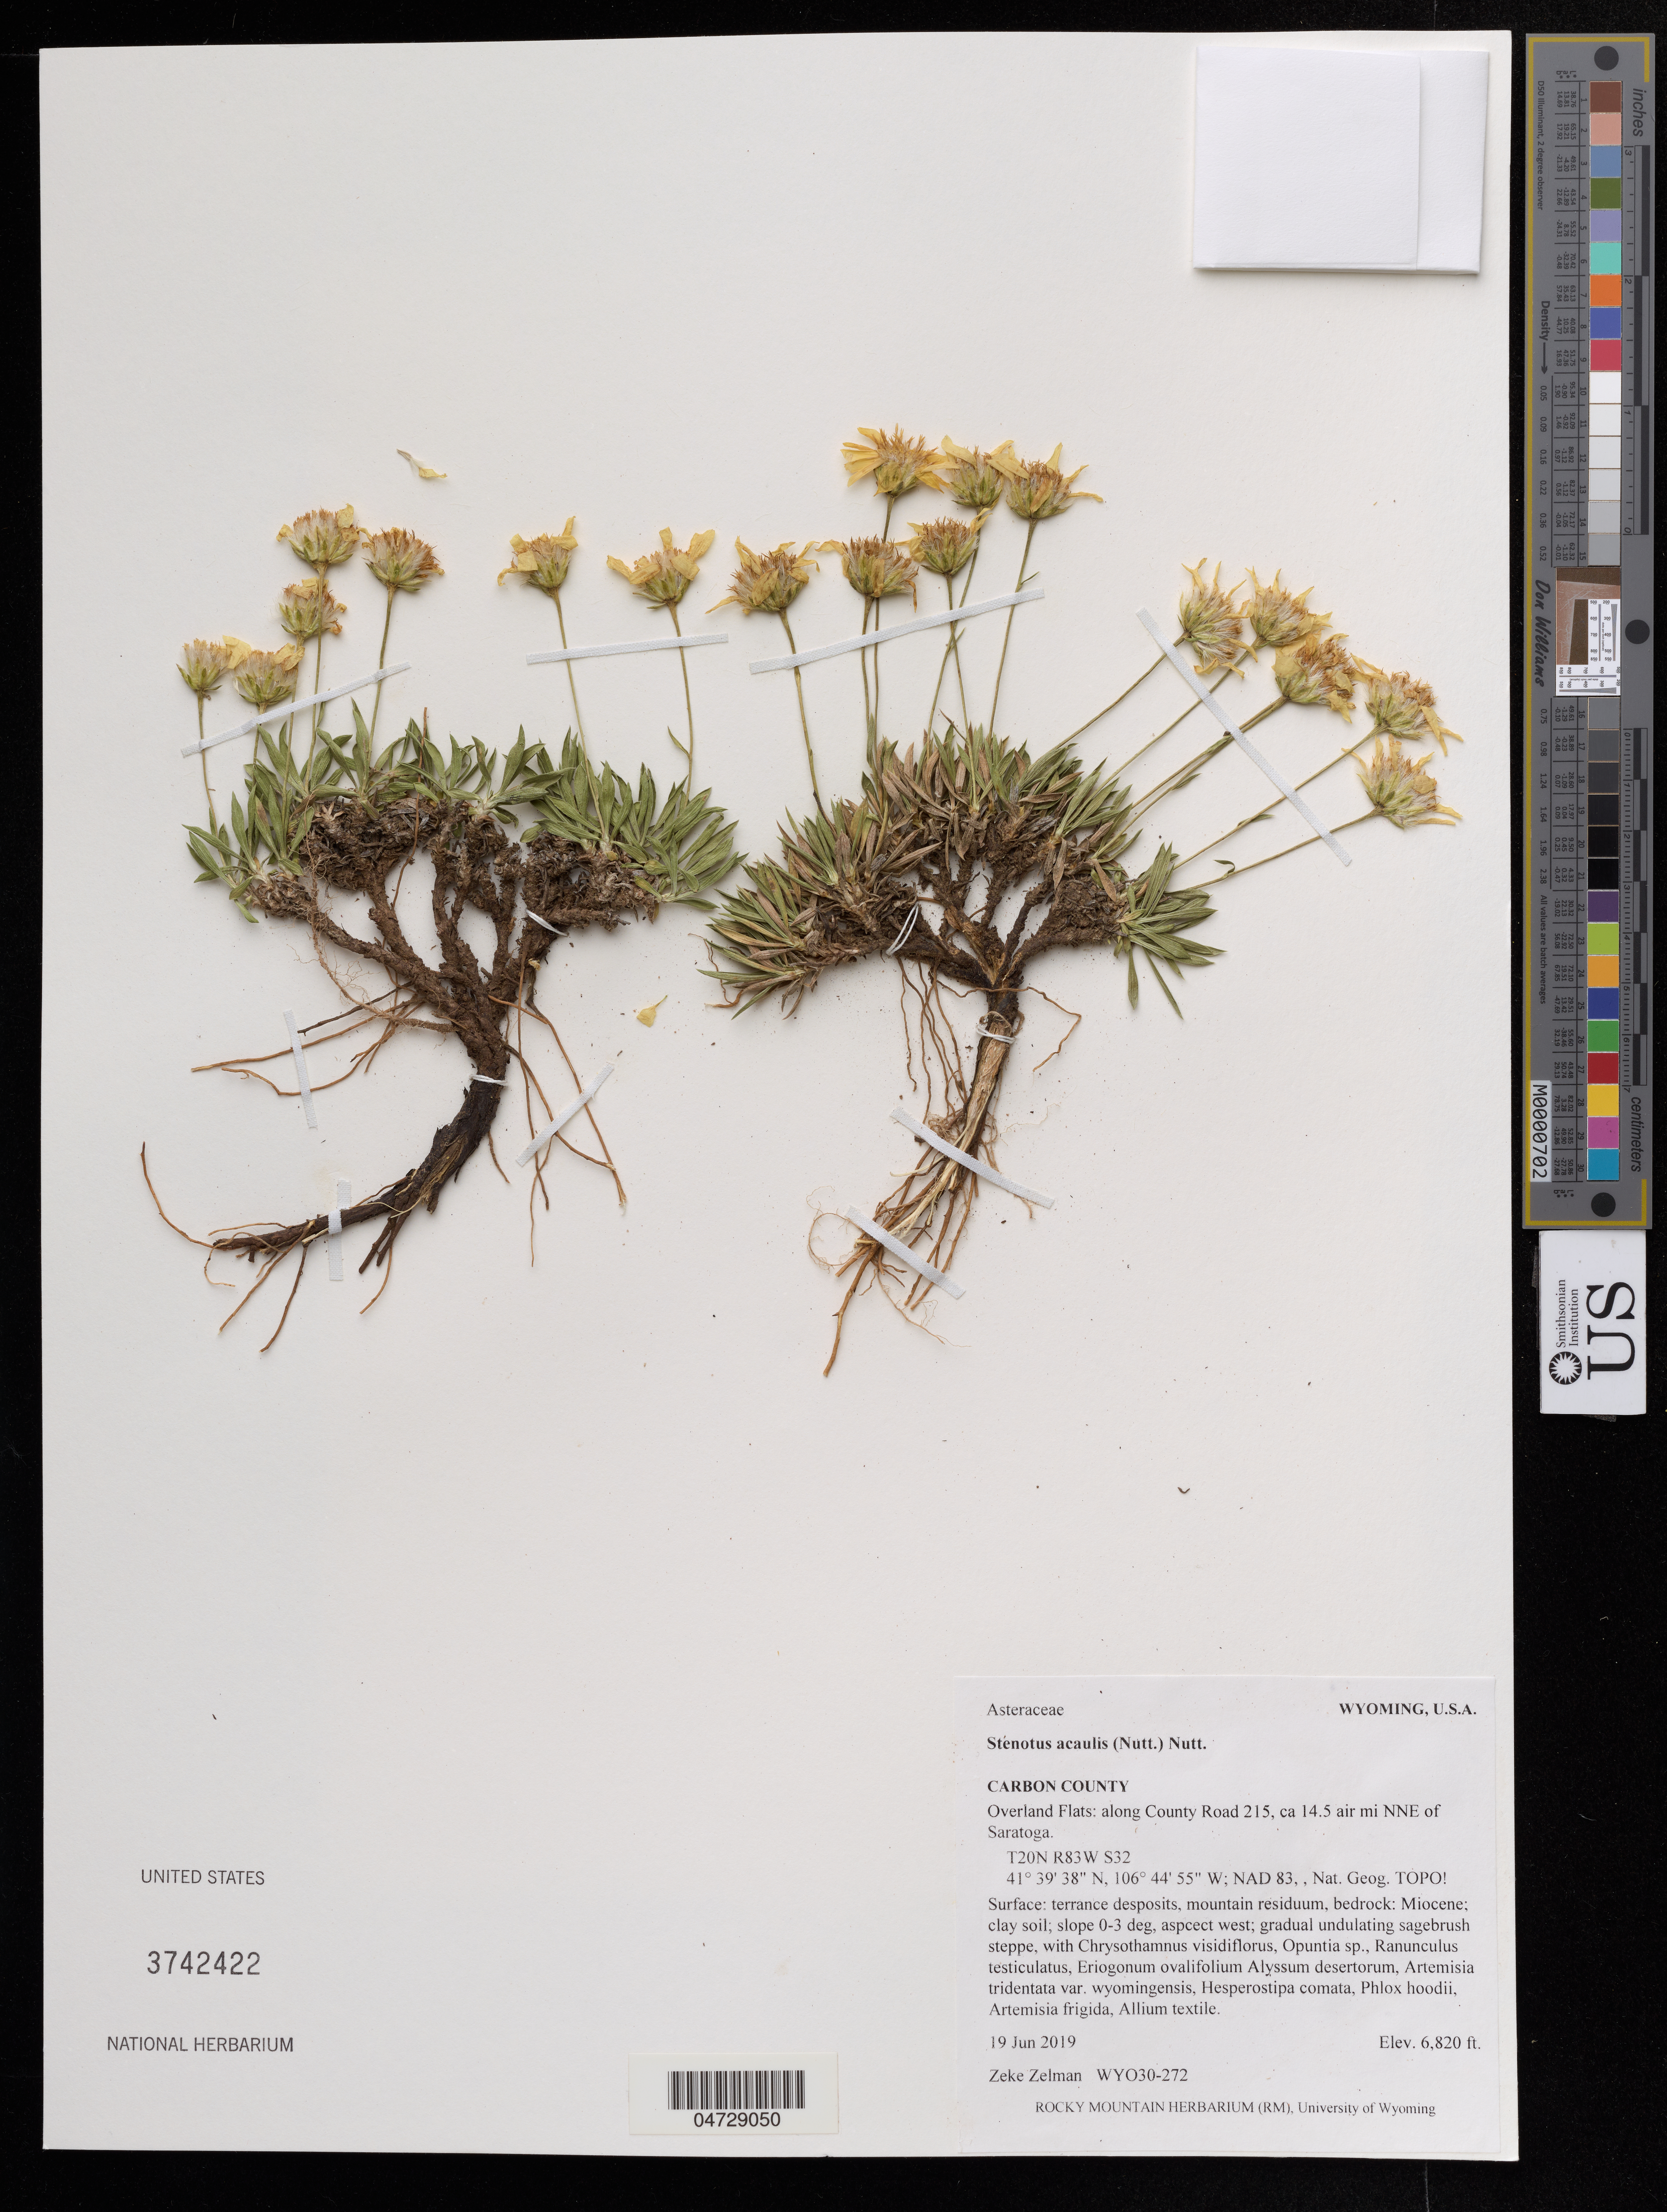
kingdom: Plantae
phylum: Tracheophyta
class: Magnoliopsida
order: Asterales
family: Asteraceae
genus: Stenotus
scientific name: Stenotus acaulis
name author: (Nutt.) Nutt.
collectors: Z. Zelman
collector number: WYO30-272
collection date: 2019-06-19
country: United States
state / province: Wyoming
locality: Carbon County, Overland Flats: along County Road 215, ca 14.5 air mi NNE of Saratoga.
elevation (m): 2079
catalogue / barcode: US 3742422